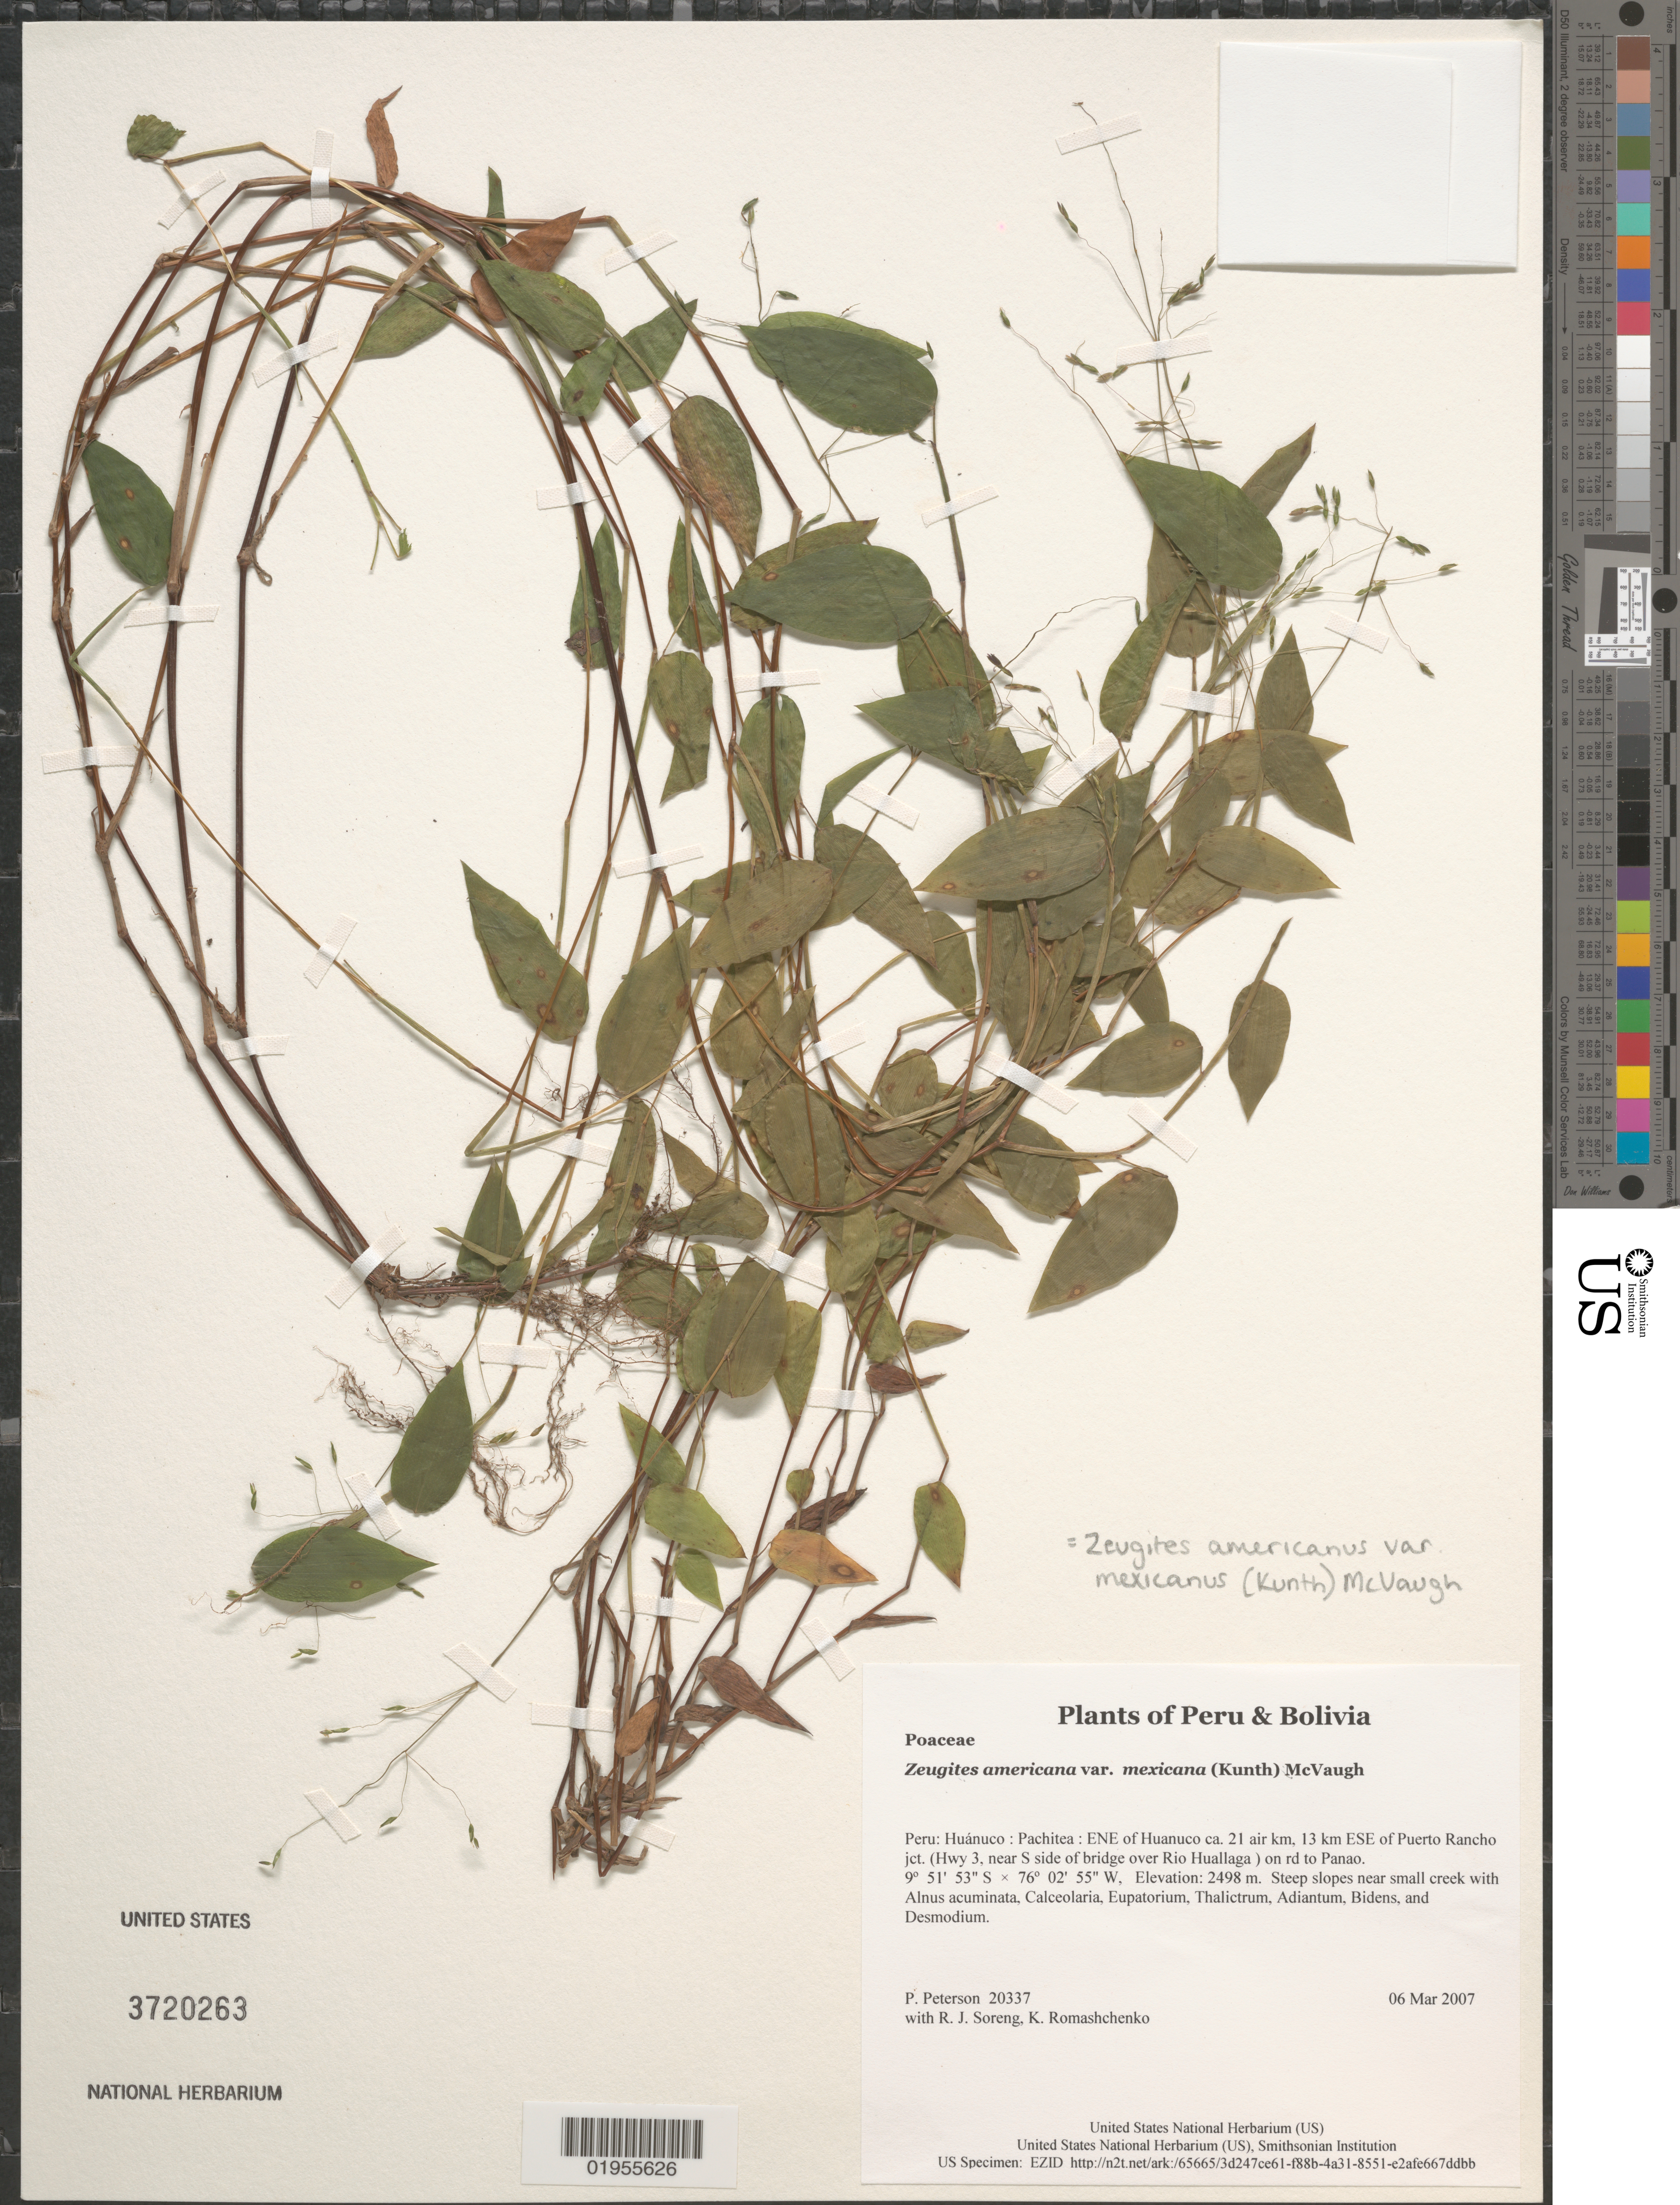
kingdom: Plantae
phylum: Tracheophyta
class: Liliopsida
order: Poales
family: Poaceae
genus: Zeugites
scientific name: Zeugites americanus var. mexicanus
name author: (Kunth) McVaugh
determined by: Poaceae Reorganization Project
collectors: P. M. Peterson, R. J. Soreng & K. Romashchenko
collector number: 20337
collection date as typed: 06 Mar 2007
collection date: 2007-03-06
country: Peru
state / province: Huánuco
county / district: Pachitea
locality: ENE of Huanuco ca. 21 air km, 13 km ESE of Puerto Rancho jct. (Hwy 3, near S side of bridge over Rio Huallaga ) on rd to Panao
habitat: Steep slopes near small creek with Alnus acuminata, Calceolaria, Eupatorium, Thalictrum, Adiantum, Bidens, and Desmodium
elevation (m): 2498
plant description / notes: US, USM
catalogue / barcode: US 3720263